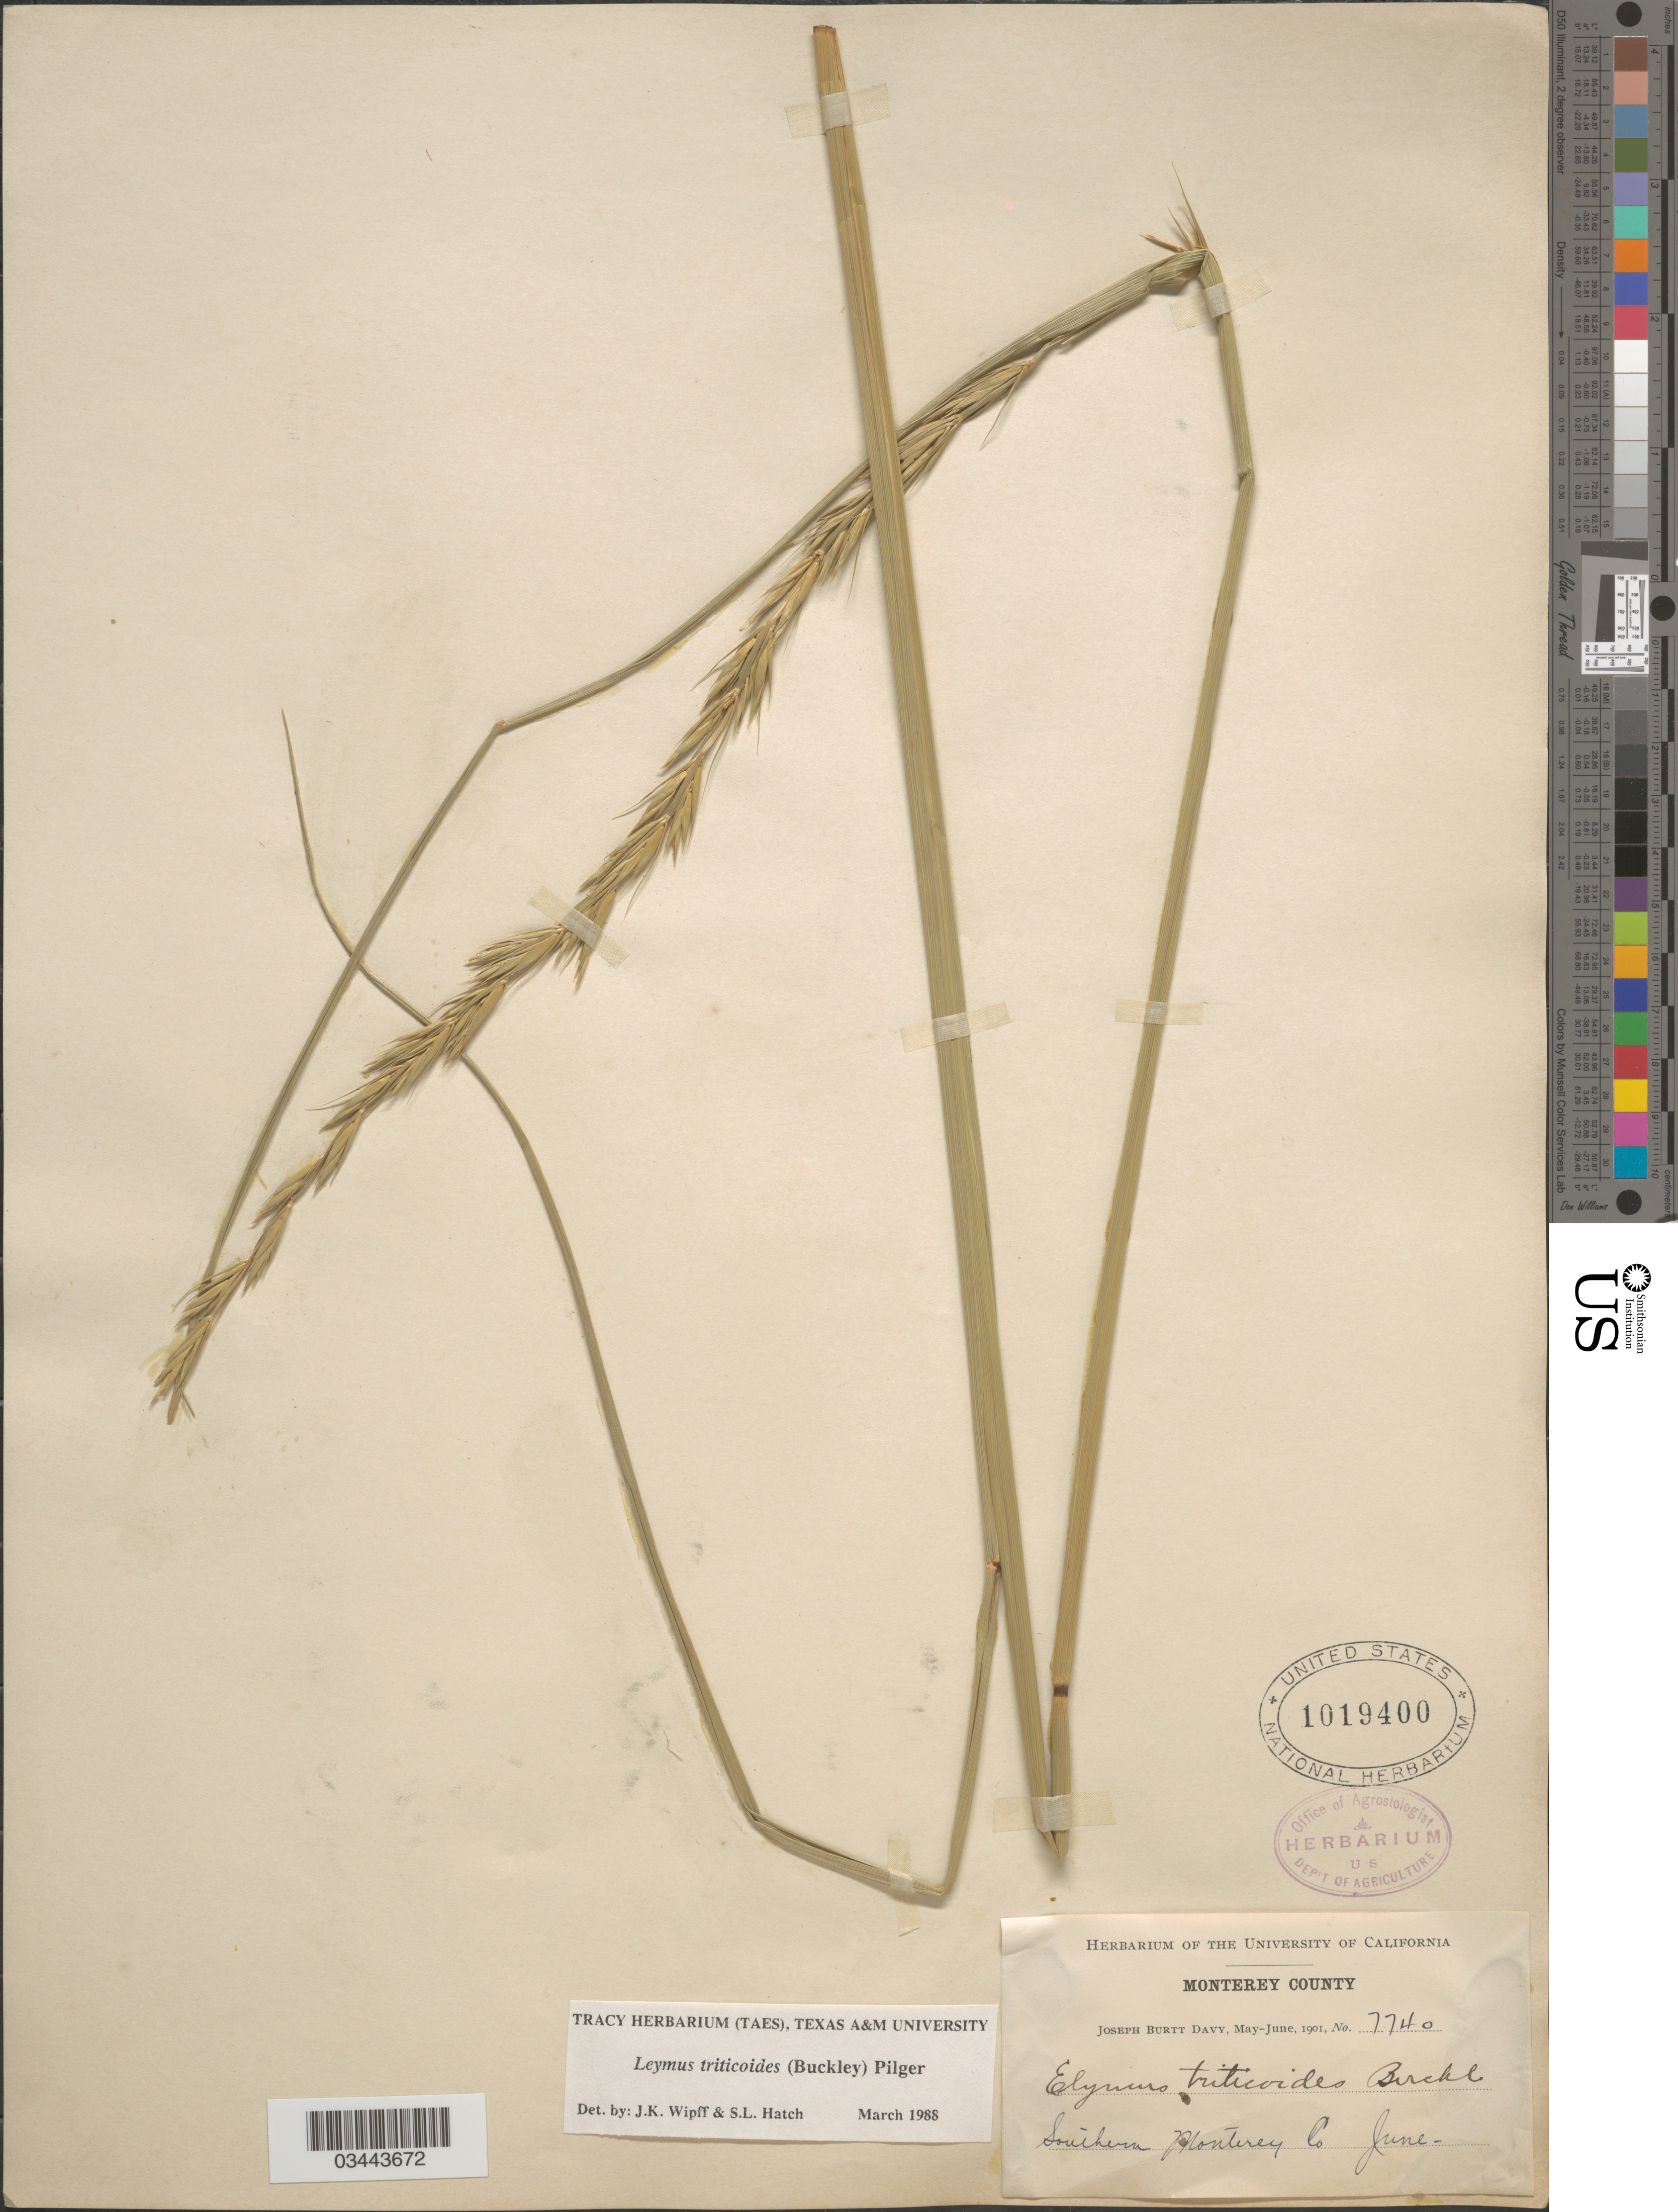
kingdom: Plantae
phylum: Tracheophyta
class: Liliopsida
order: Poales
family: Poaceae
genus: Leymus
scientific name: Leymus triticoides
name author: (Buckley) Pilg.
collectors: J. Burtt Davy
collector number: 7740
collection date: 1901-06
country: United States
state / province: California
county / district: Monterey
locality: Monterey County. Southern Monterey Co.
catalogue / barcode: US 1019400